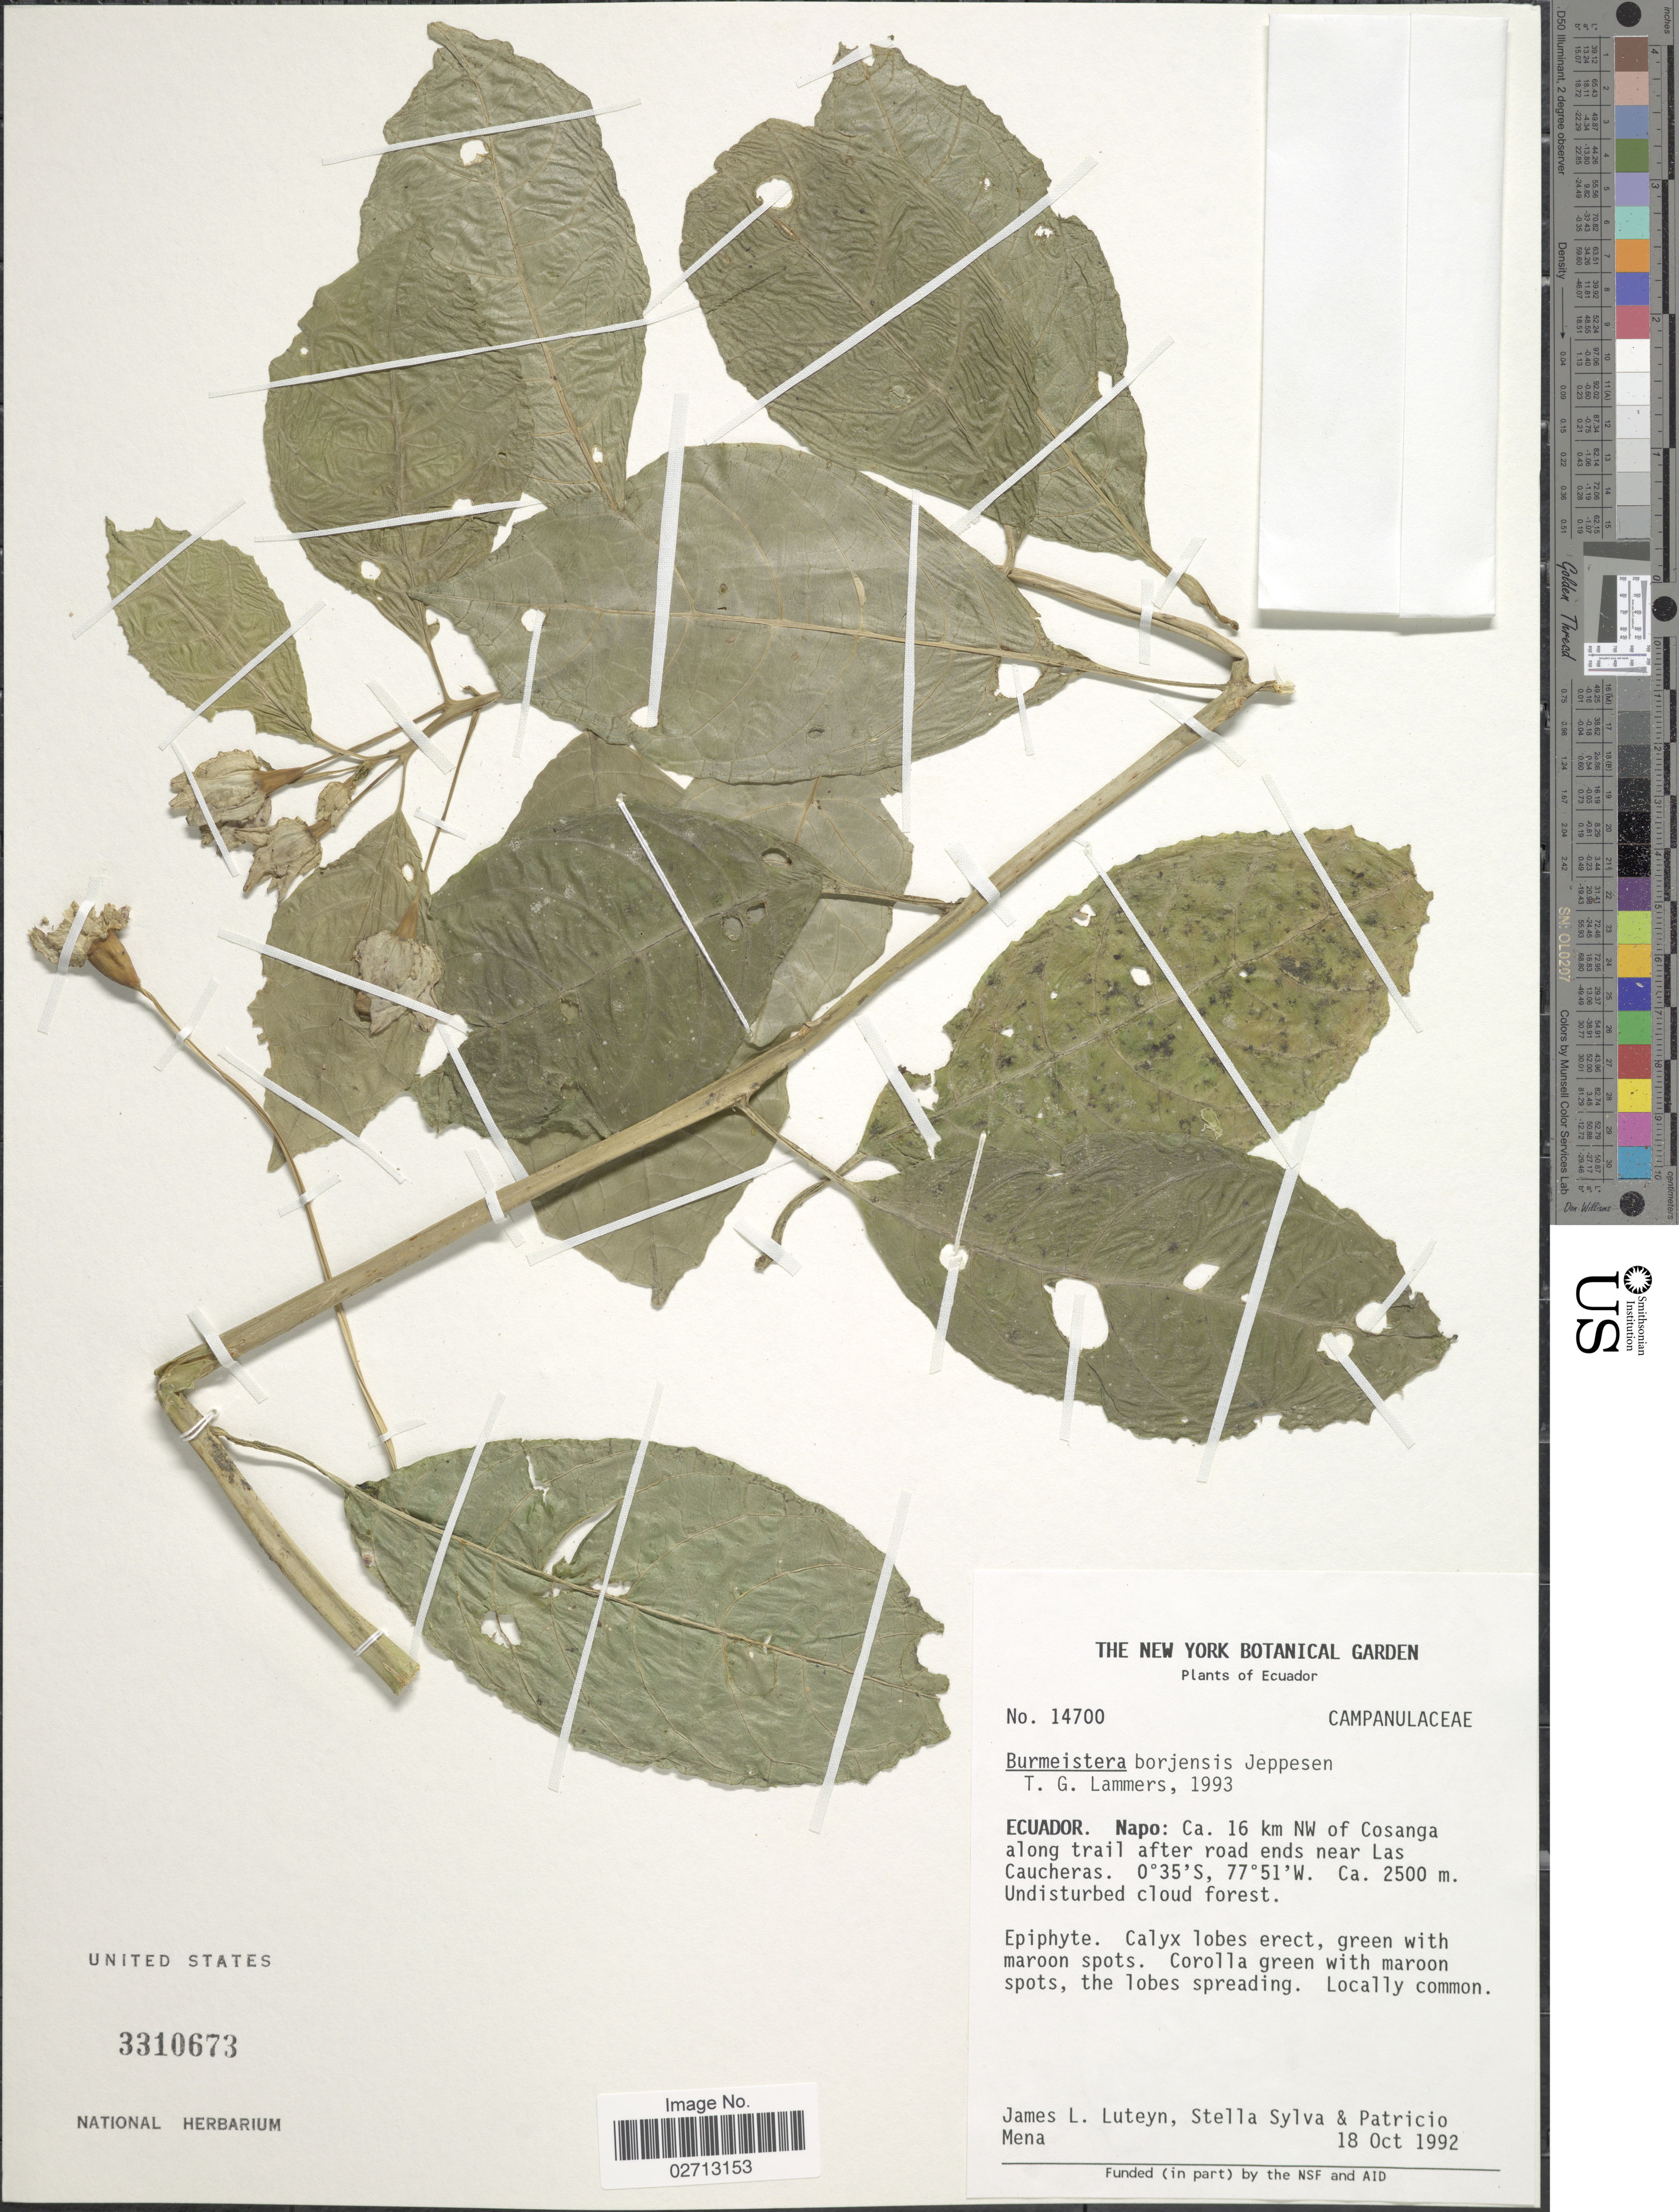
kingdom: Plantae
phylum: Tracheophyta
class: Magnoliopsida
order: Asterales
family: Campanulaceae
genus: Burmeistera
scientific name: Burmeistera borjensis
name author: Jeppesen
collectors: J. L. Luteyn, S. Sylva & P. Mena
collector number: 14700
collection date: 1992-10-18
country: Ecuador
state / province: Napo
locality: Ca. 16 km NW of Cosanga along trail after road ends near Las Caucheras.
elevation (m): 2500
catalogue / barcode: US 3310673